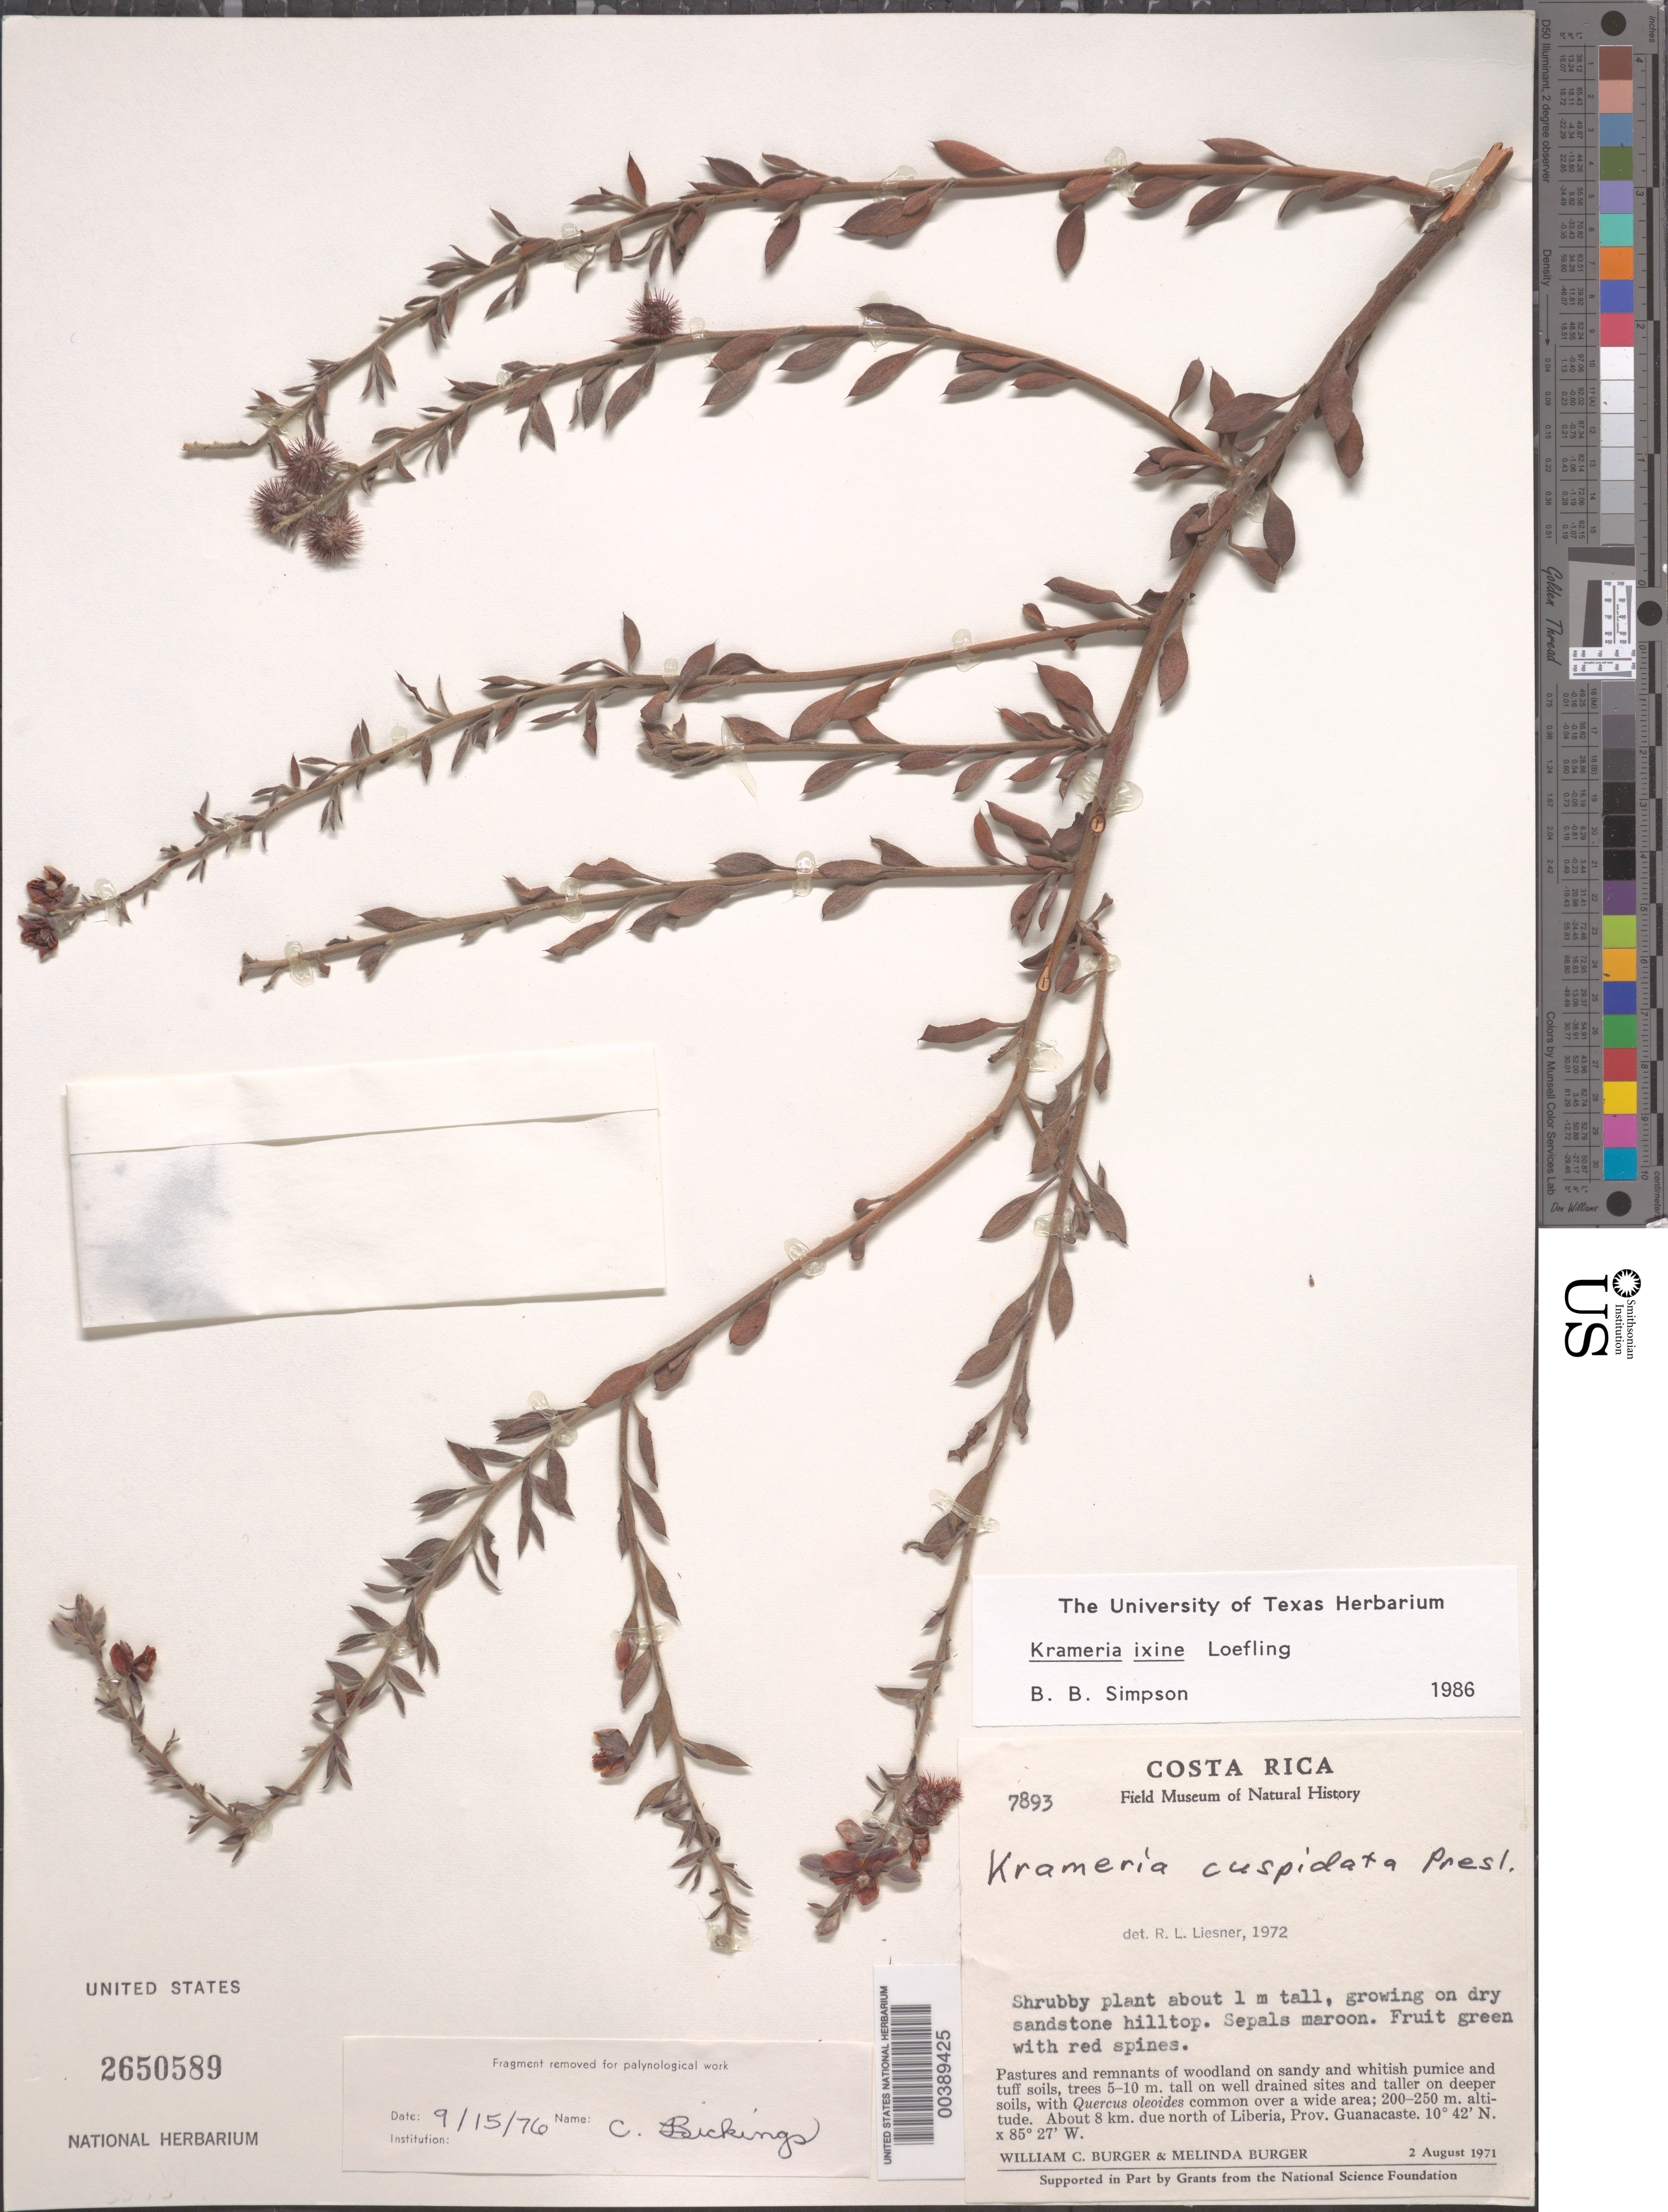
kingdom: Plantae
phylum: Tracheophyta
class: Magnoliopsida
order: Zygophyllales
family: Krameriaceae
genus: Krameria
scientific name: Krameria ixine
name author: L.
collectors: W. Burger & M. Burger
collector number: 7893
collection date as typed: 02 Aug 1971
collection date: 1971-08-02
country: Costa Rica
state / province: Guanacaste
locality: About 8 km due N of Liberia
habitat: On dry sandstone hilltop; pastures and remnants of woodland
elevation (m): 200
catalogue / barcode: US 2650589